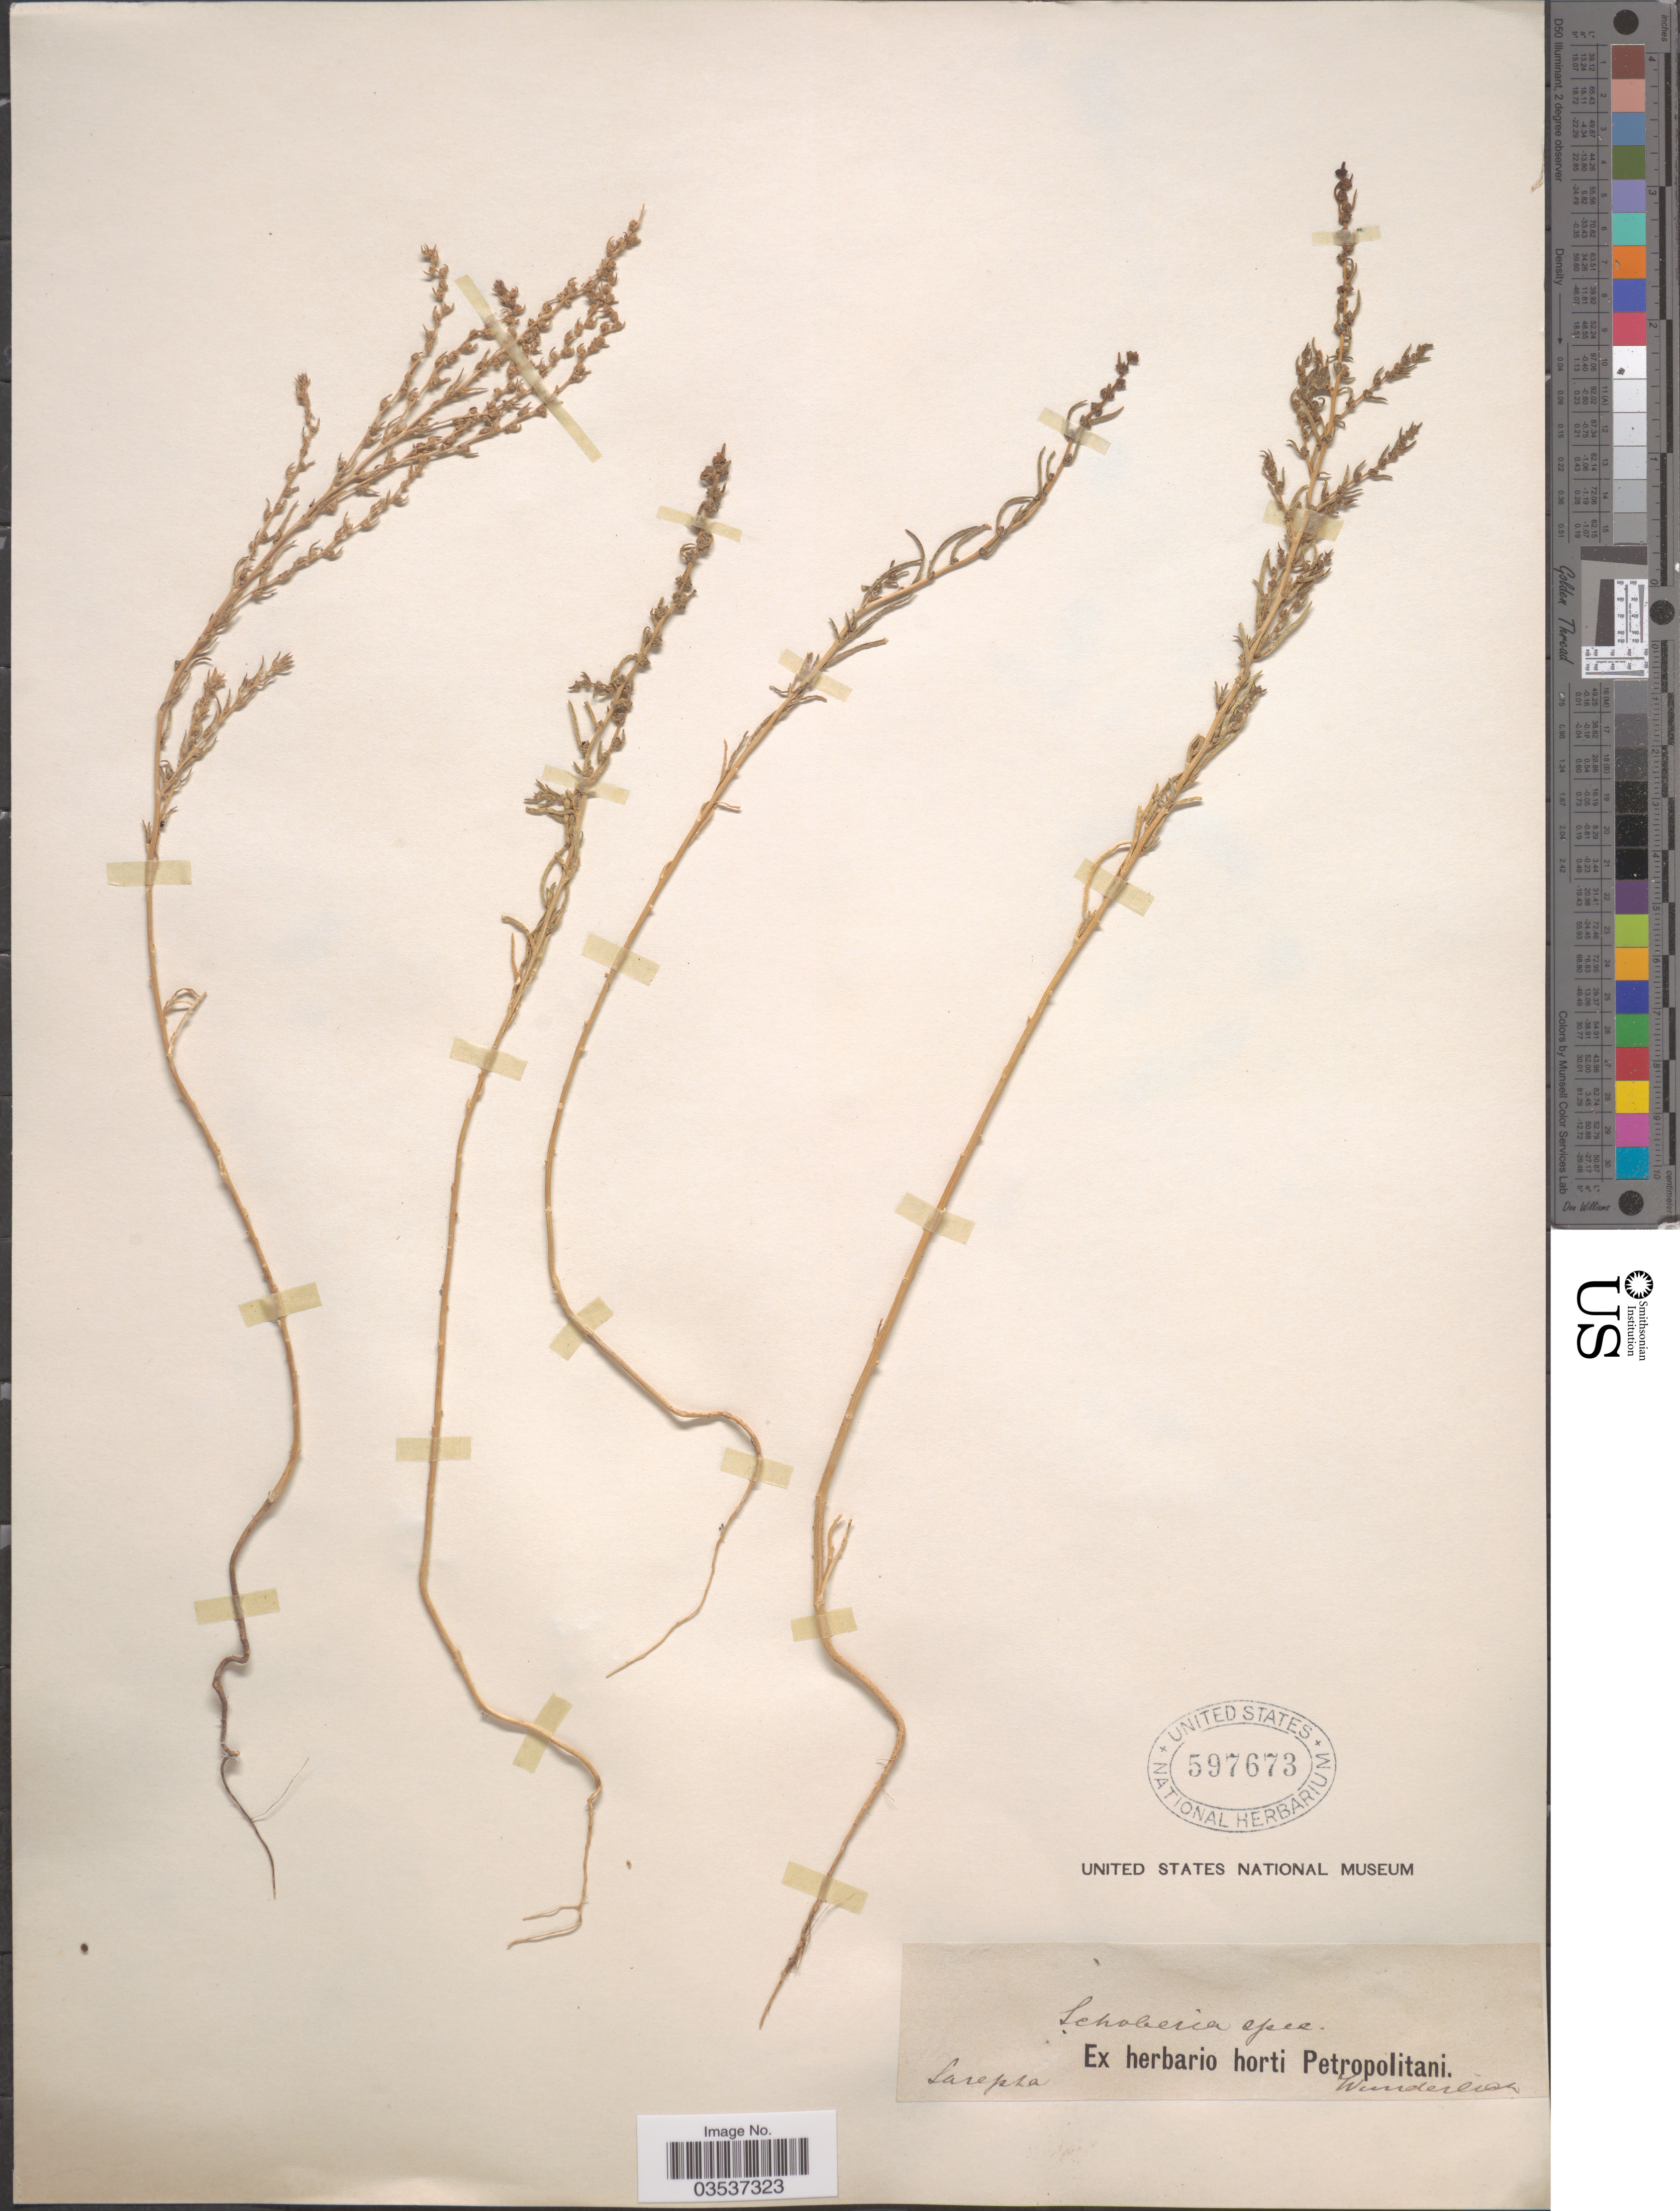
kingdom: Plantae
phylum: Tracheophyta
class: Magnoliopsida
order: Caryophyllales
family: Amaranthaceae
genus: Suaeda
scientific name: Suaeda sp.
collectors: Wunderlich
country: Russian Federation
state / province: Volgograd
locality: Sarepta.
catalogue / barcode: US 597673